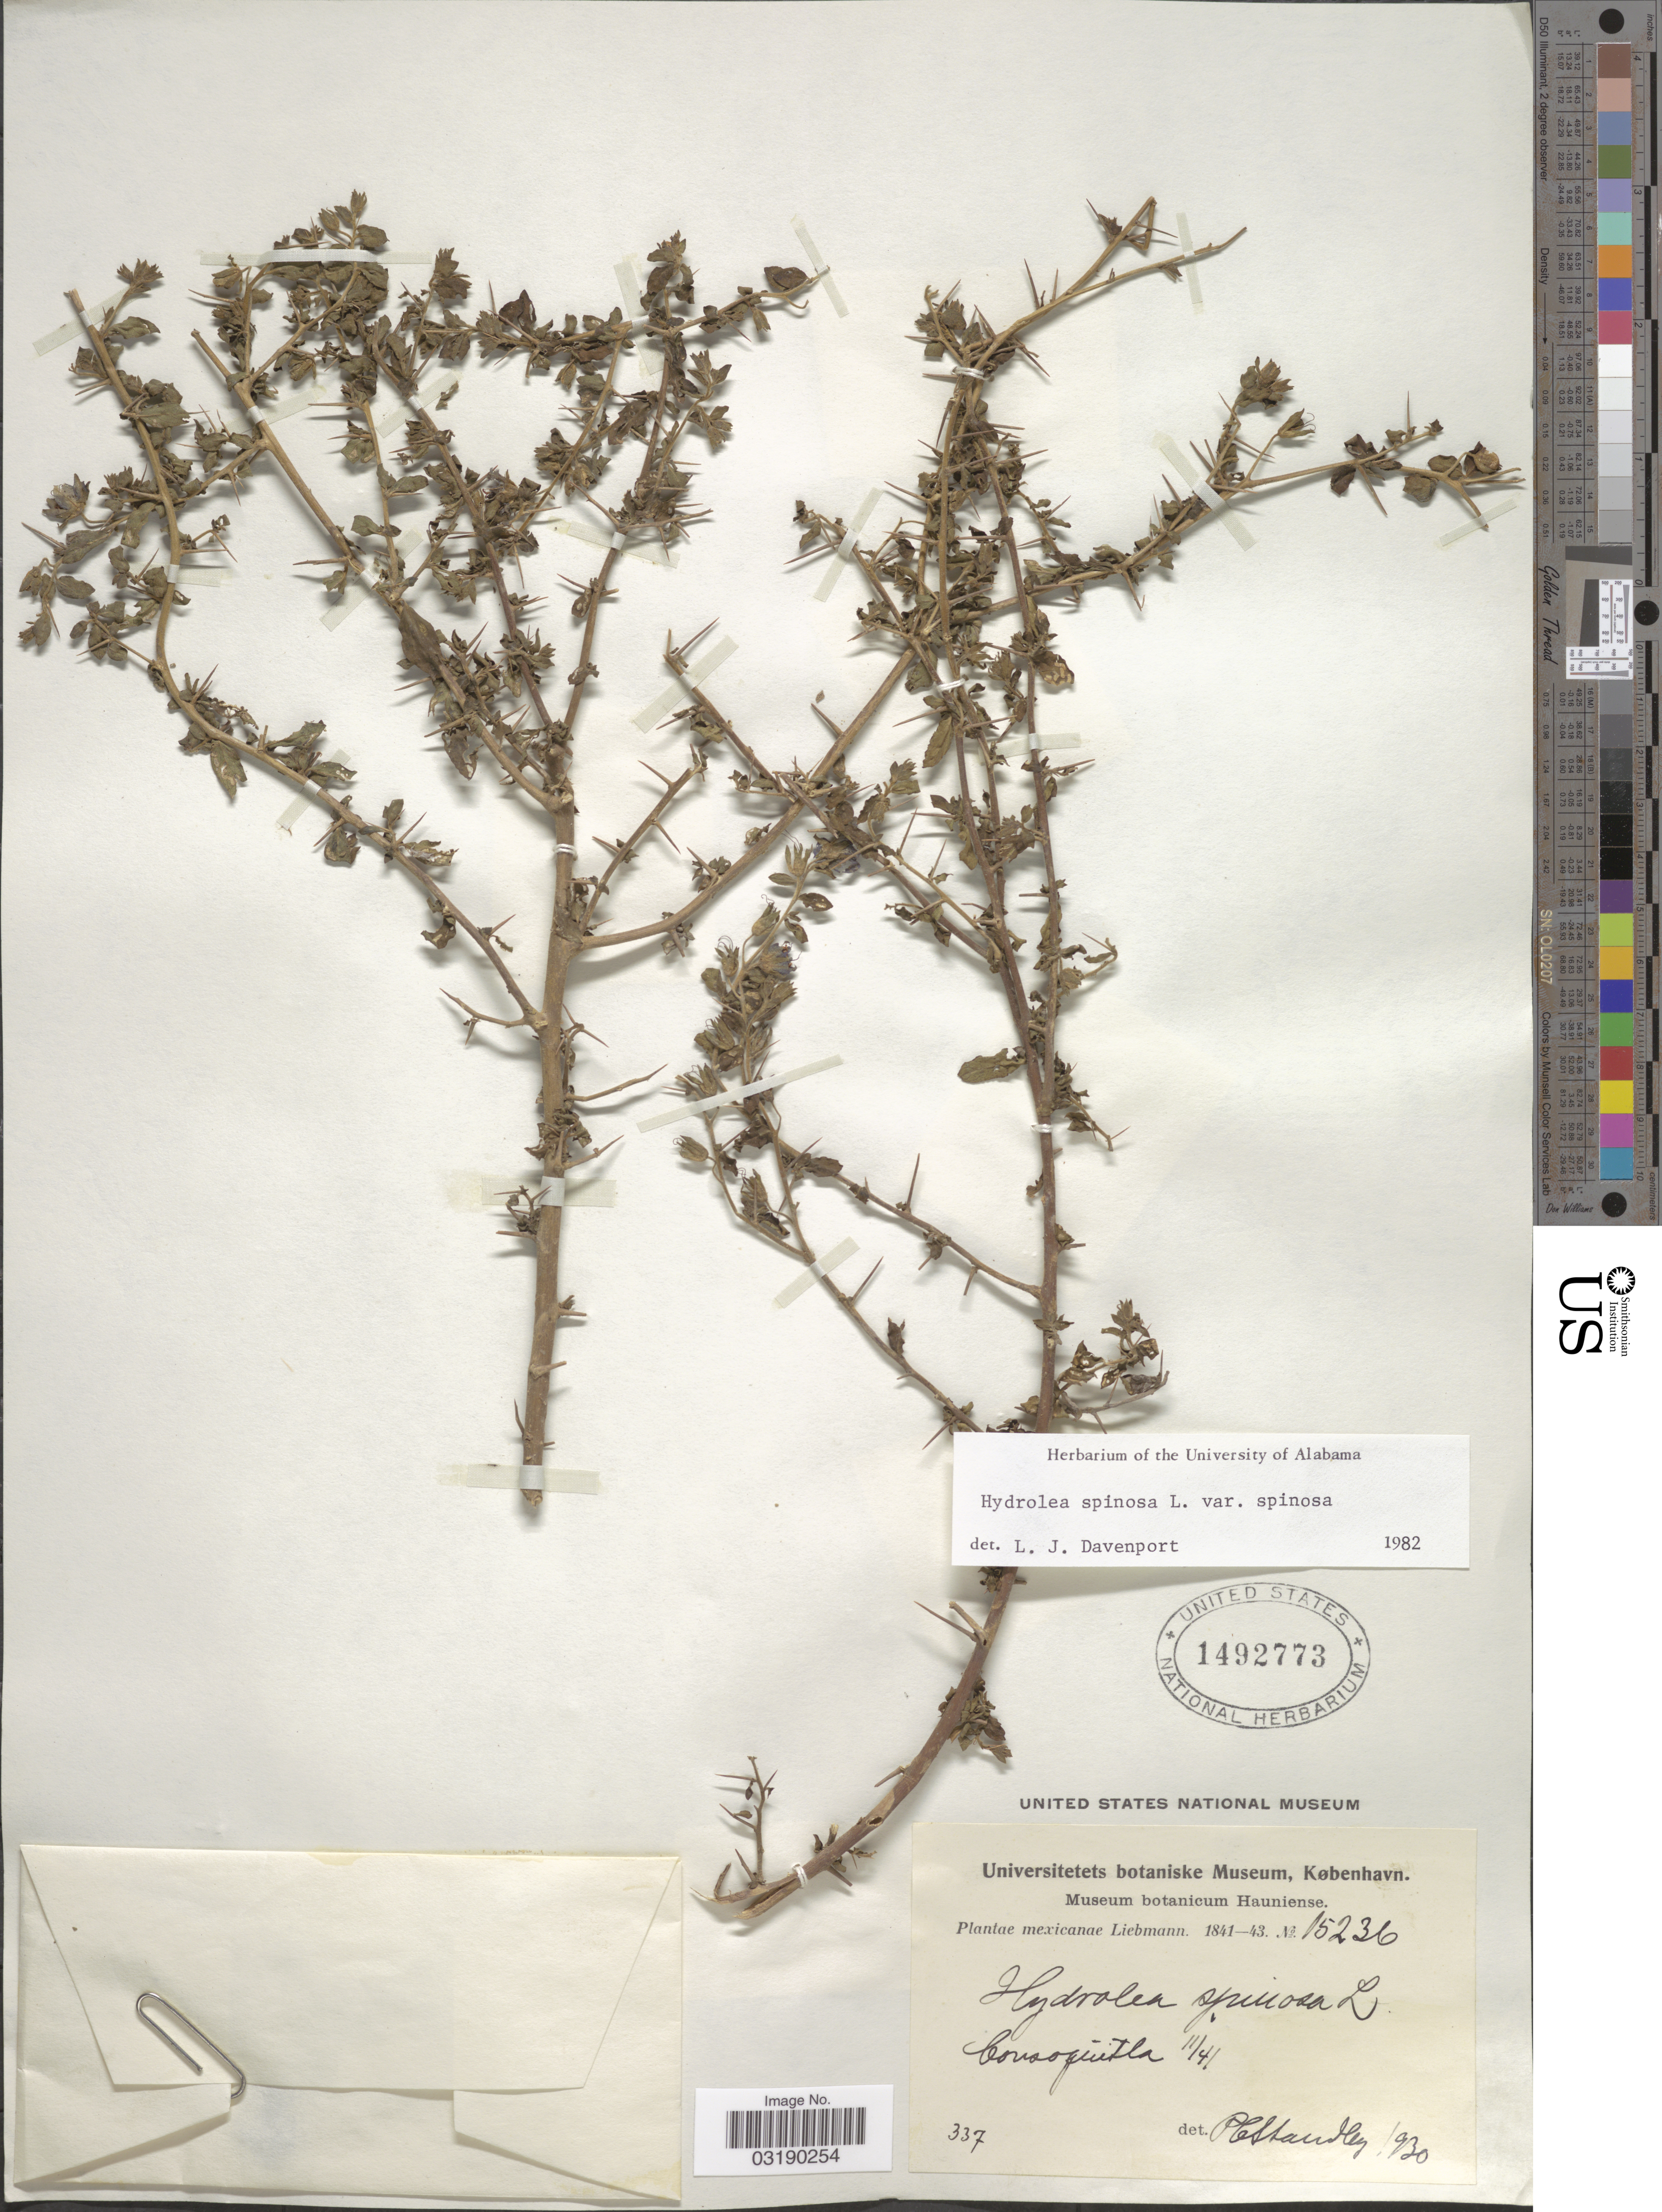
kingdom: Plantae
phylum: Tracheophyta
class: Magnoliopsida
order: Solanales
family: Hydroleaceae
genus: Hydrolea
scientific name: Hydrolea spinosa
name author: L.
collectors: Liebmann, --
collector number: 15236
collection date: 1841-11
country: Mexico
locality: Consoquitla.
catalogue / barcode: US 1492773